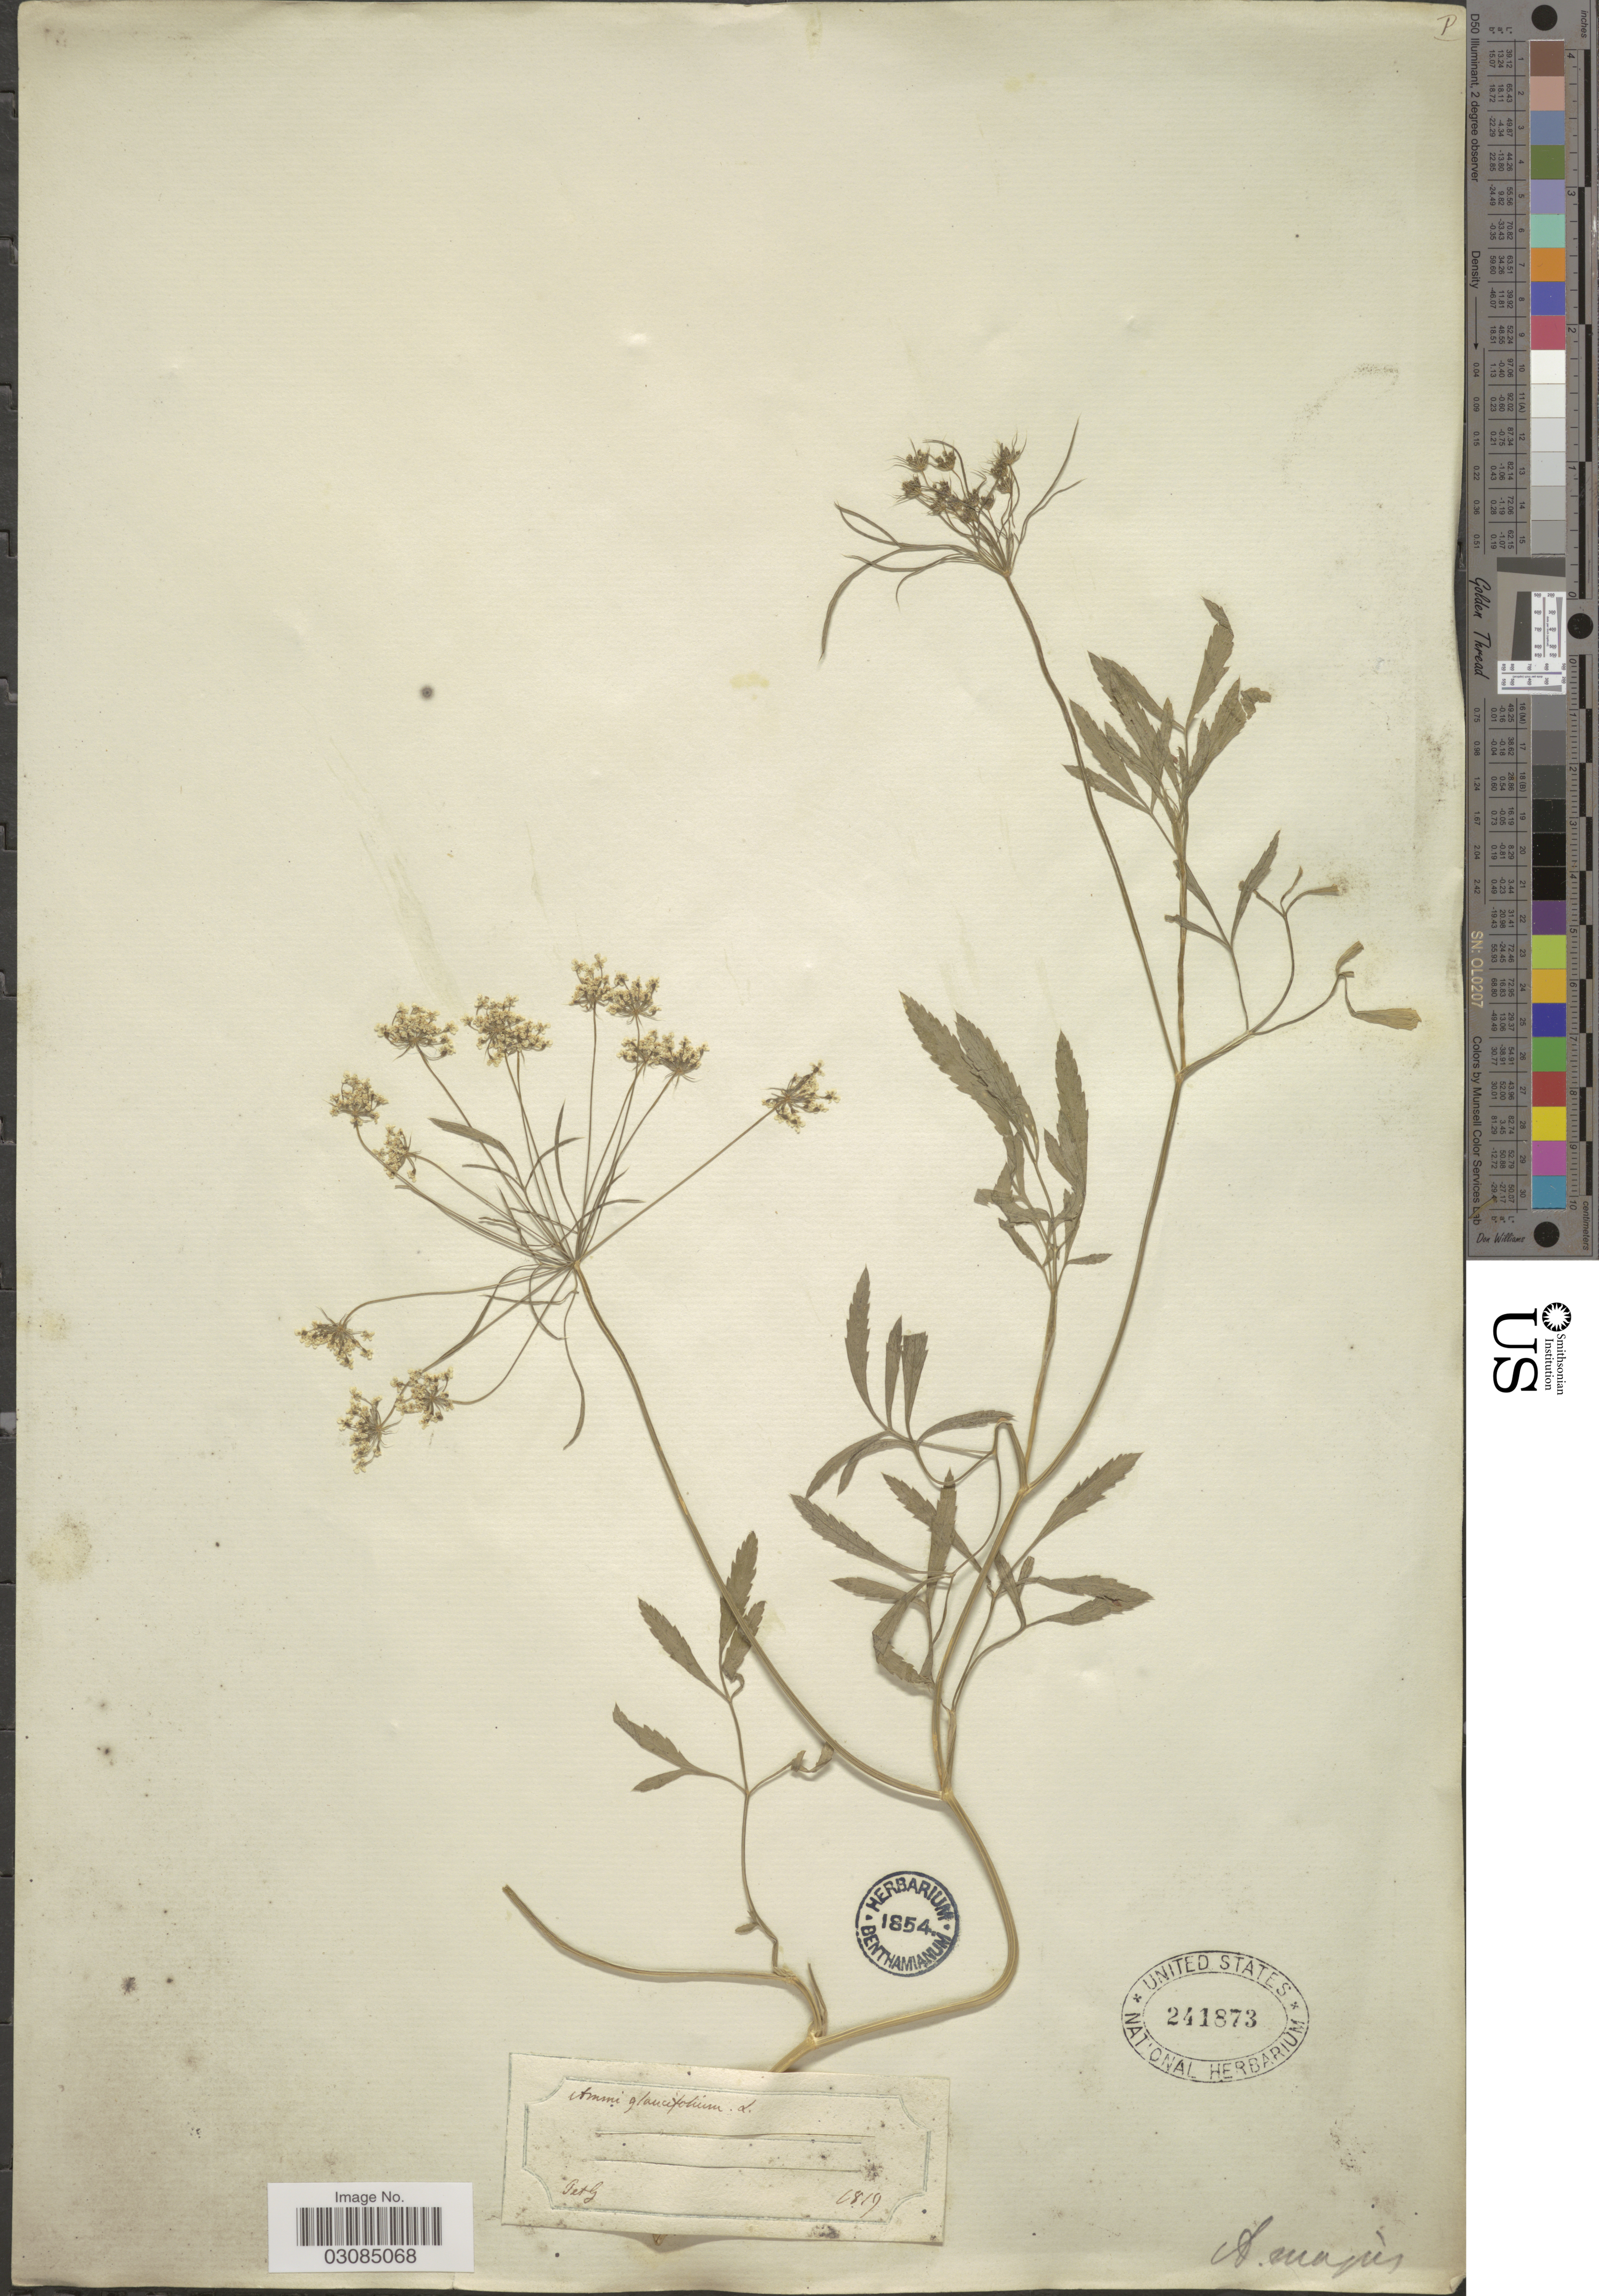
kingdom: Plantae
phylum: Tracheophyta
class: Magnoliopsida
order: Apiales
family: Apiaceae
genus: Ammi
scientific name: Ammi majus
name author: L.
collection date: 1819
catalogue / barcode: US 241873